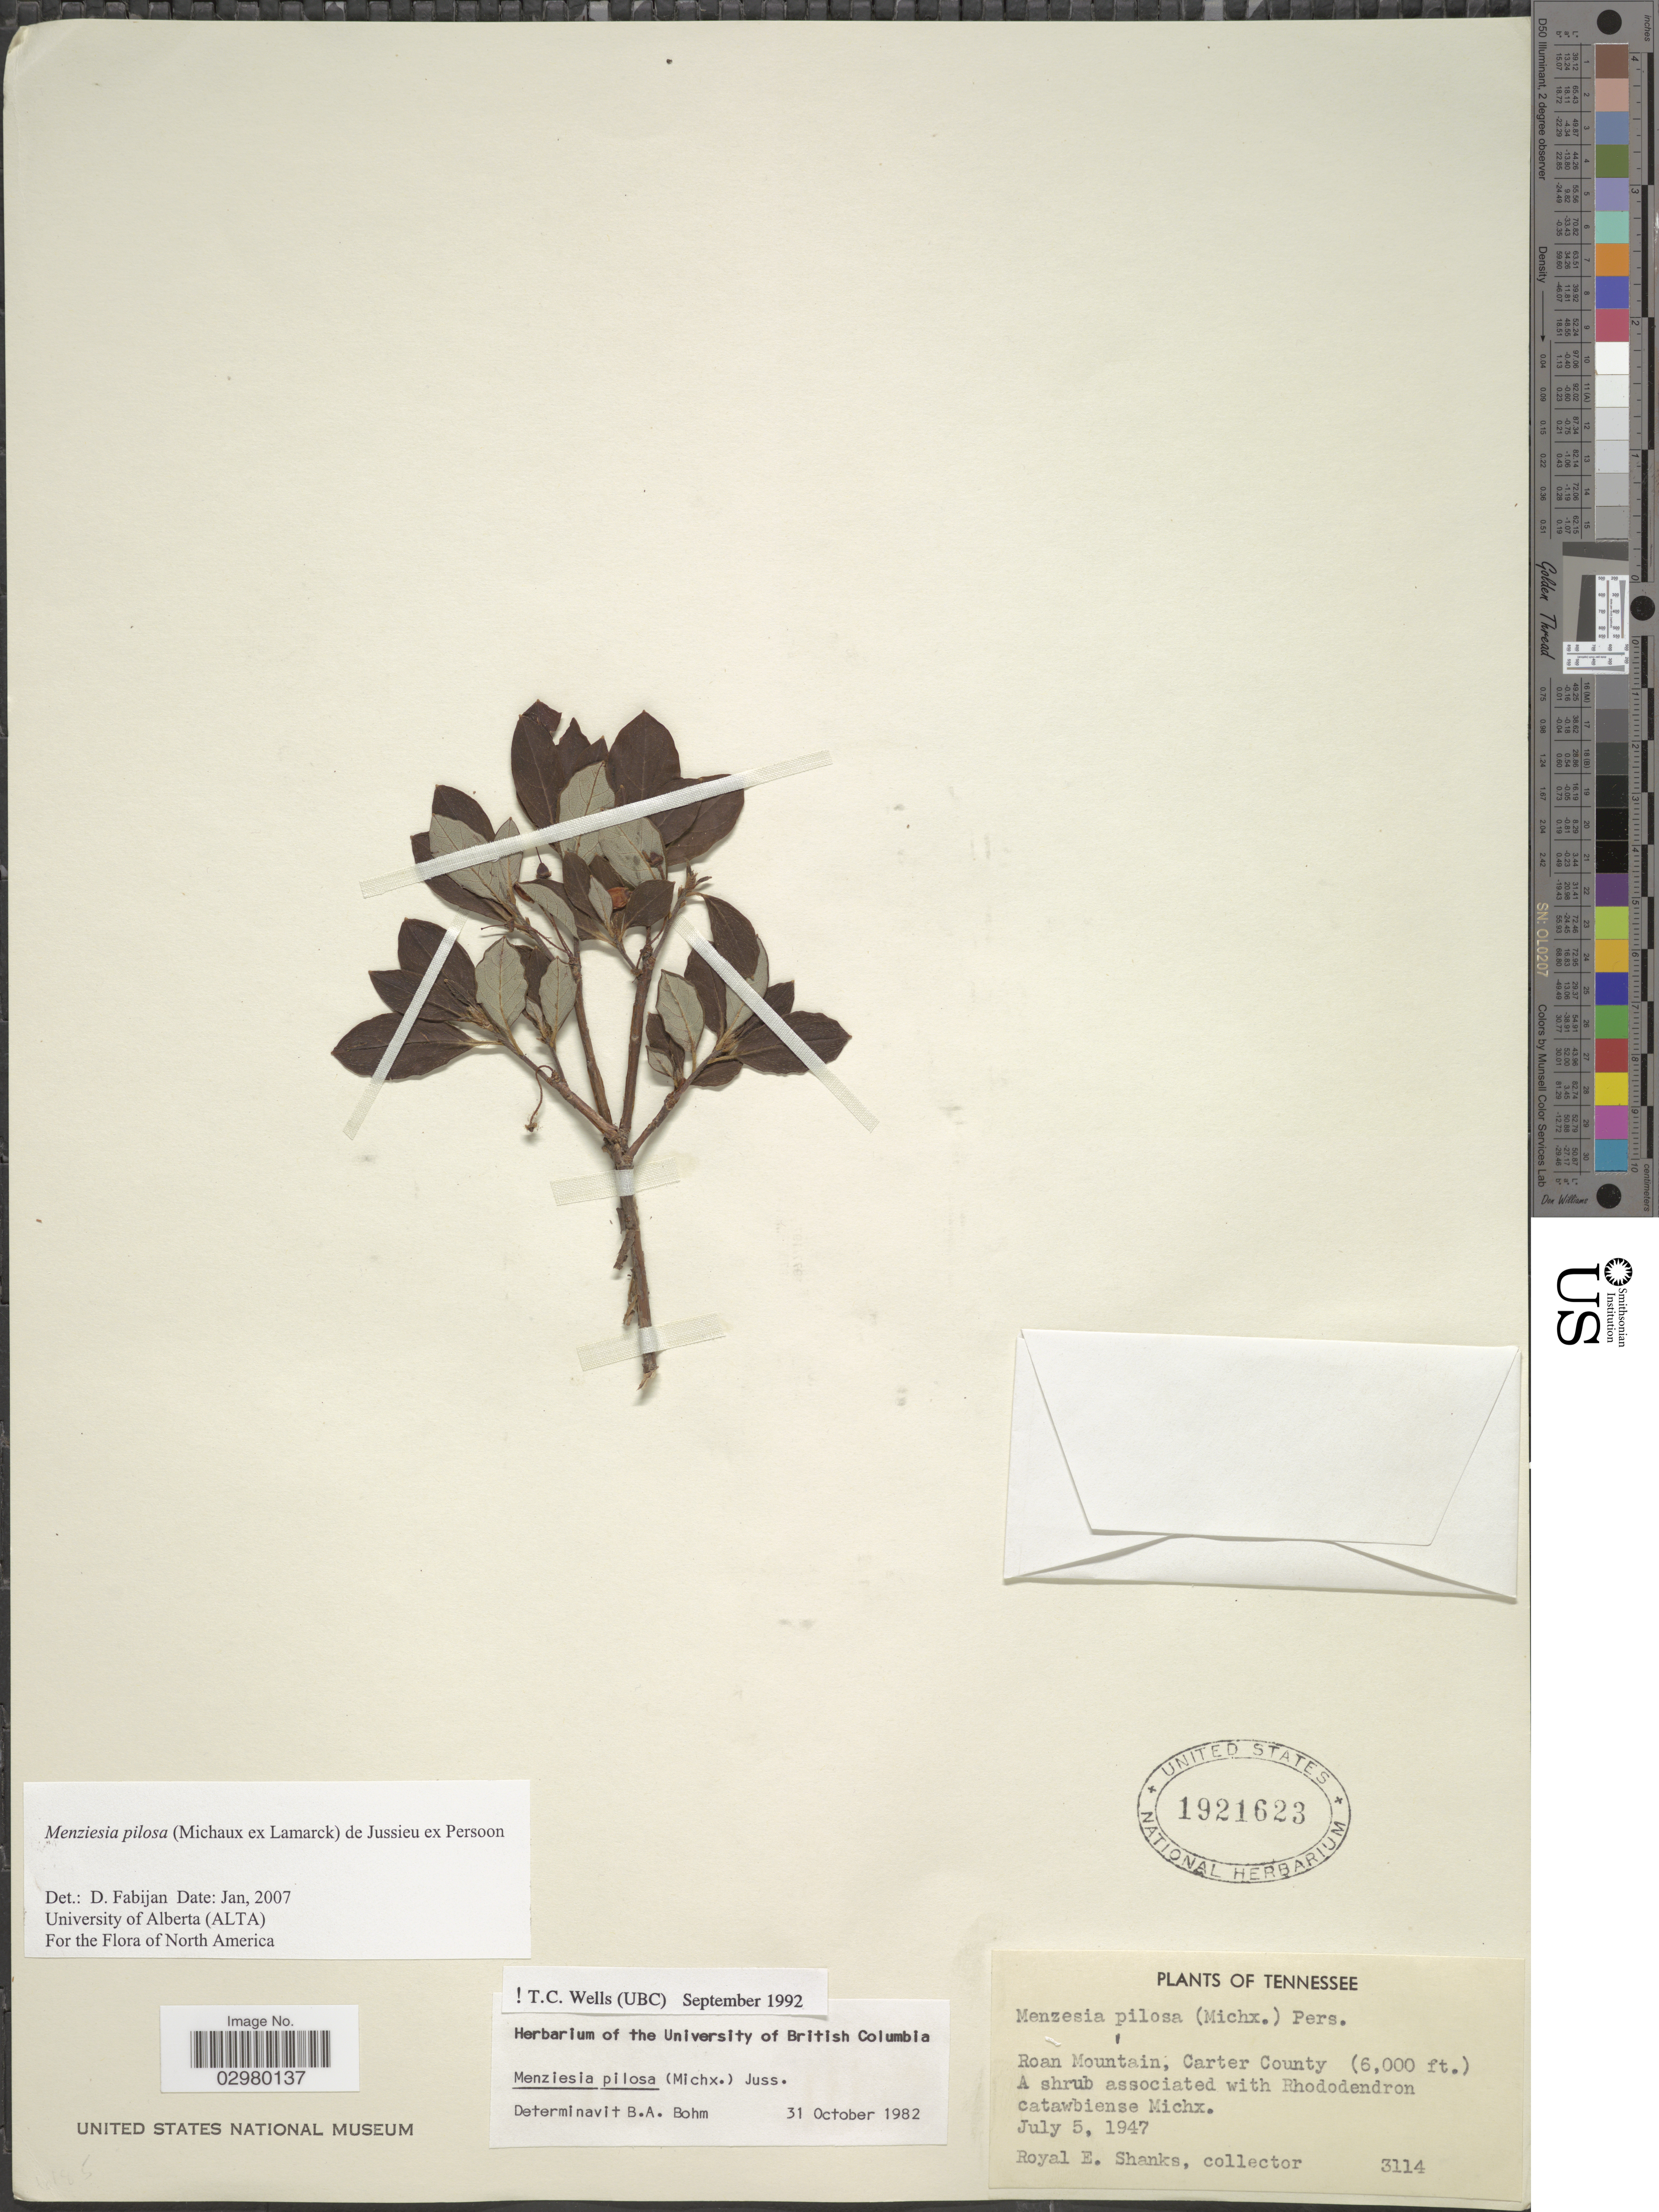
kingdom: Plantae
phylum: Tracheophyta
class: Magnoliopsida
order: Ericales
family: Ericaceae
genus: Menziesia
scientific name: Menziesia pilosa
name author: (Michx.) Juss.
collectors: R. Shanks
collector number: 3114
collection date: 1947-07-05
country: United States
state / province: Tennessee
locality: Roan Mountain, Carter County.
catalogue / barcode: US 1921623